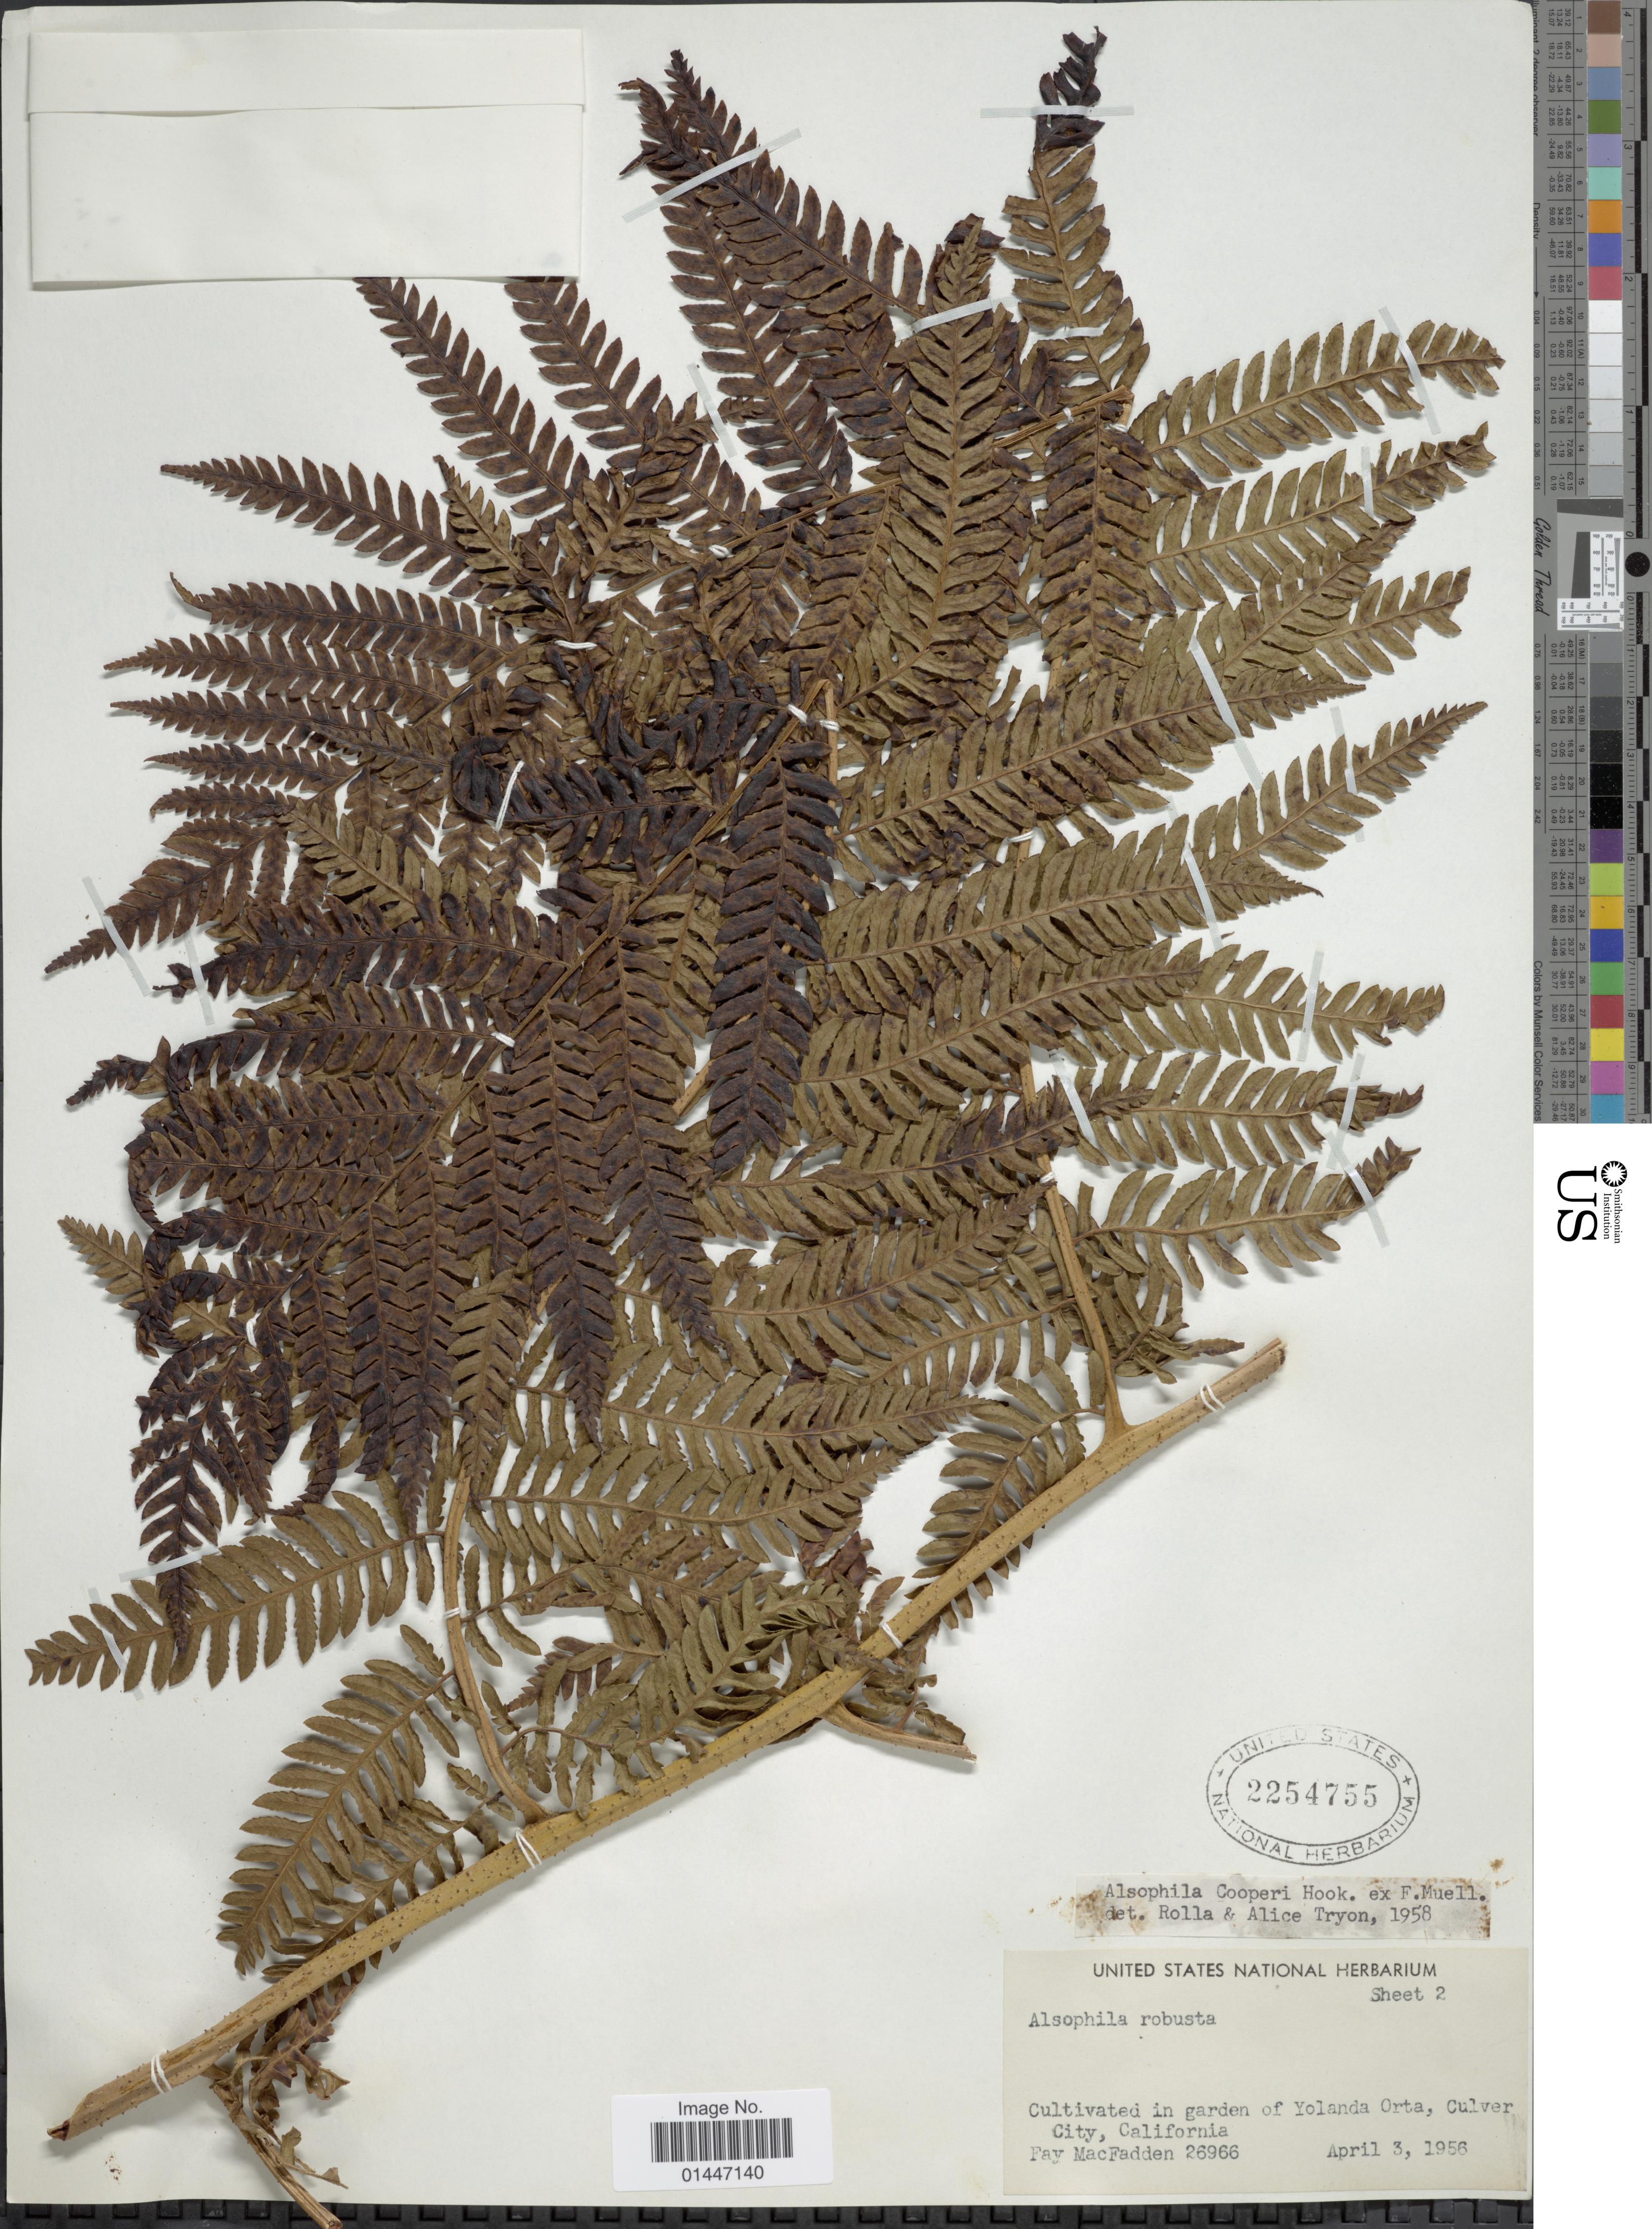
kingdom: Plantae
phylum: Tracheophyta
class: Polypodiopsida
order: Cyatheales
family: Cyatheaceae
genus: Sphaeropteris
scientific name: Sphaeropteris cooperi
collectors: F. MacFadden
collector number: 26966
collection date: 1956-04-03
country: United States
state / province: California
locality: In garden of Yolanda Orta, Culver City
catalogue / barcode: US 2254755